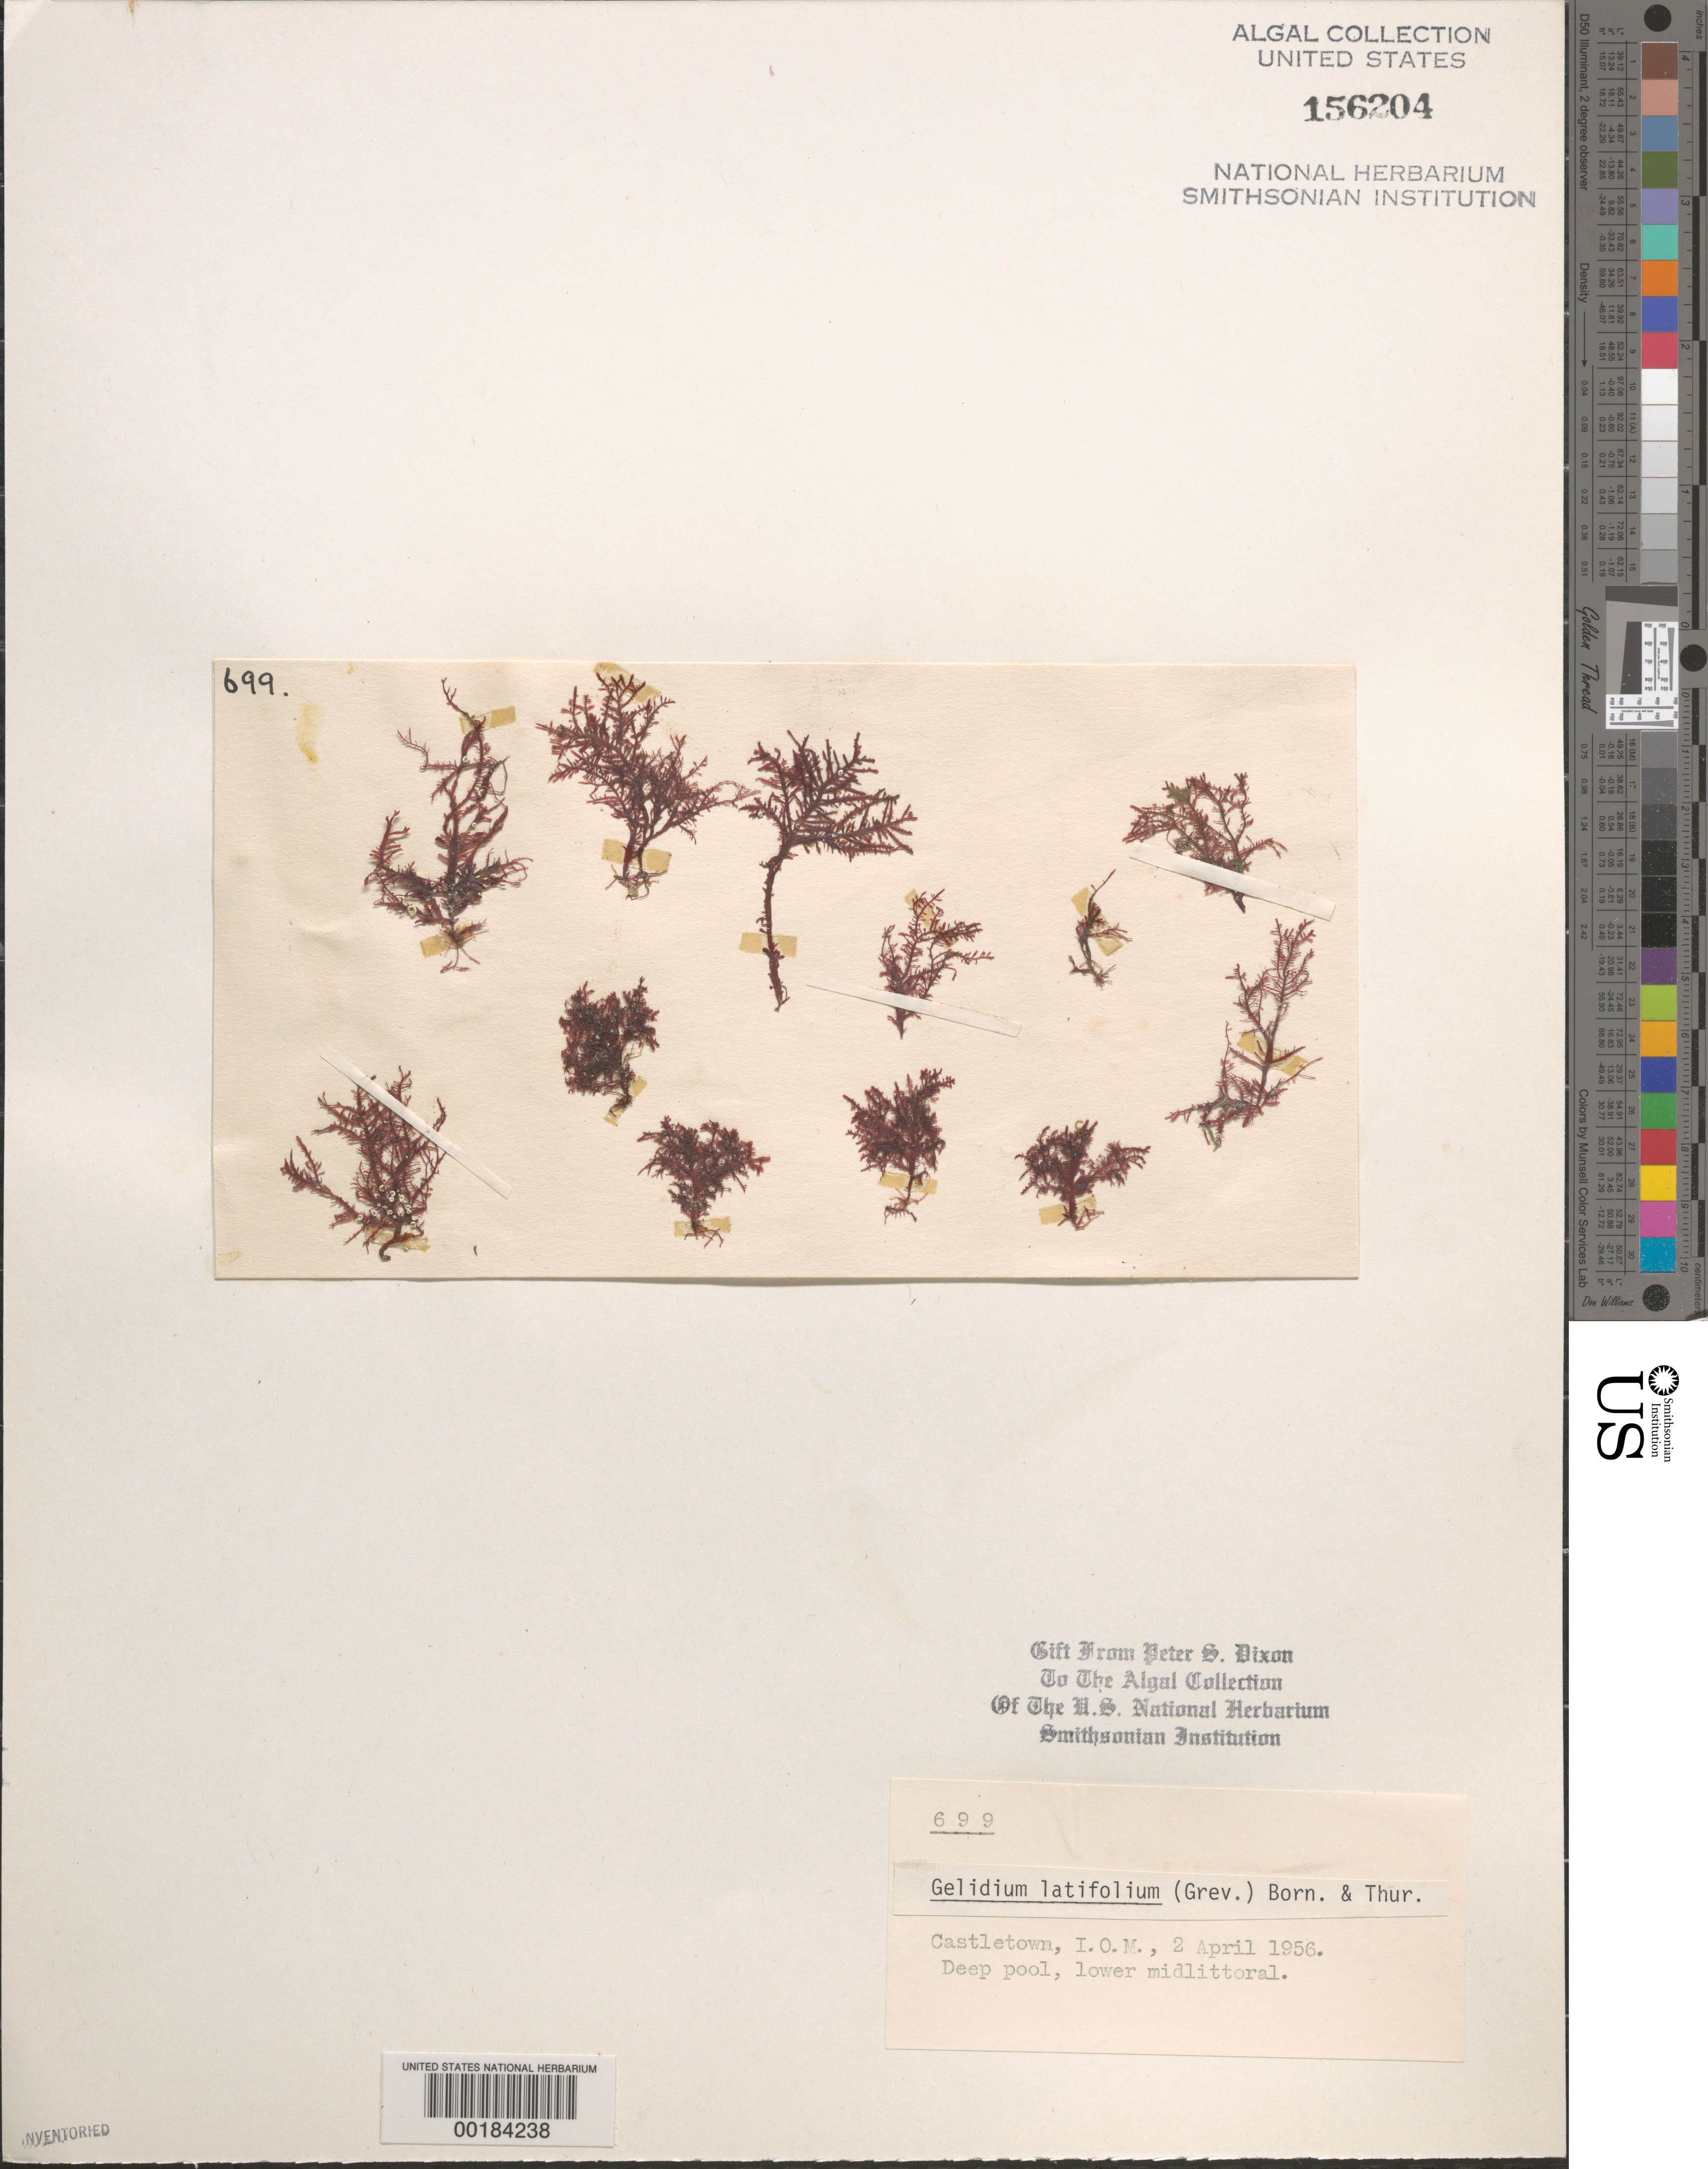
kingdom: Plantae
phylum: Rhodophyta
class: Florideophyceae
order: Gelidiales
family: Gelidiaceae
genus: Gelidium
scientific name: Gelidium spinosum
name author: (S.G. Gmel.) P.C. Silva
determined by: Algae name updating Project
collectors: P. S. Dixon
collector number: PSD 699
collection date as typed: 02 Apr 1956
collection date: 1956-04-02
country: United Kingdom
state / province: England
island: Isle of Man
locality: Castletown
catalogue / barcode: US 156204